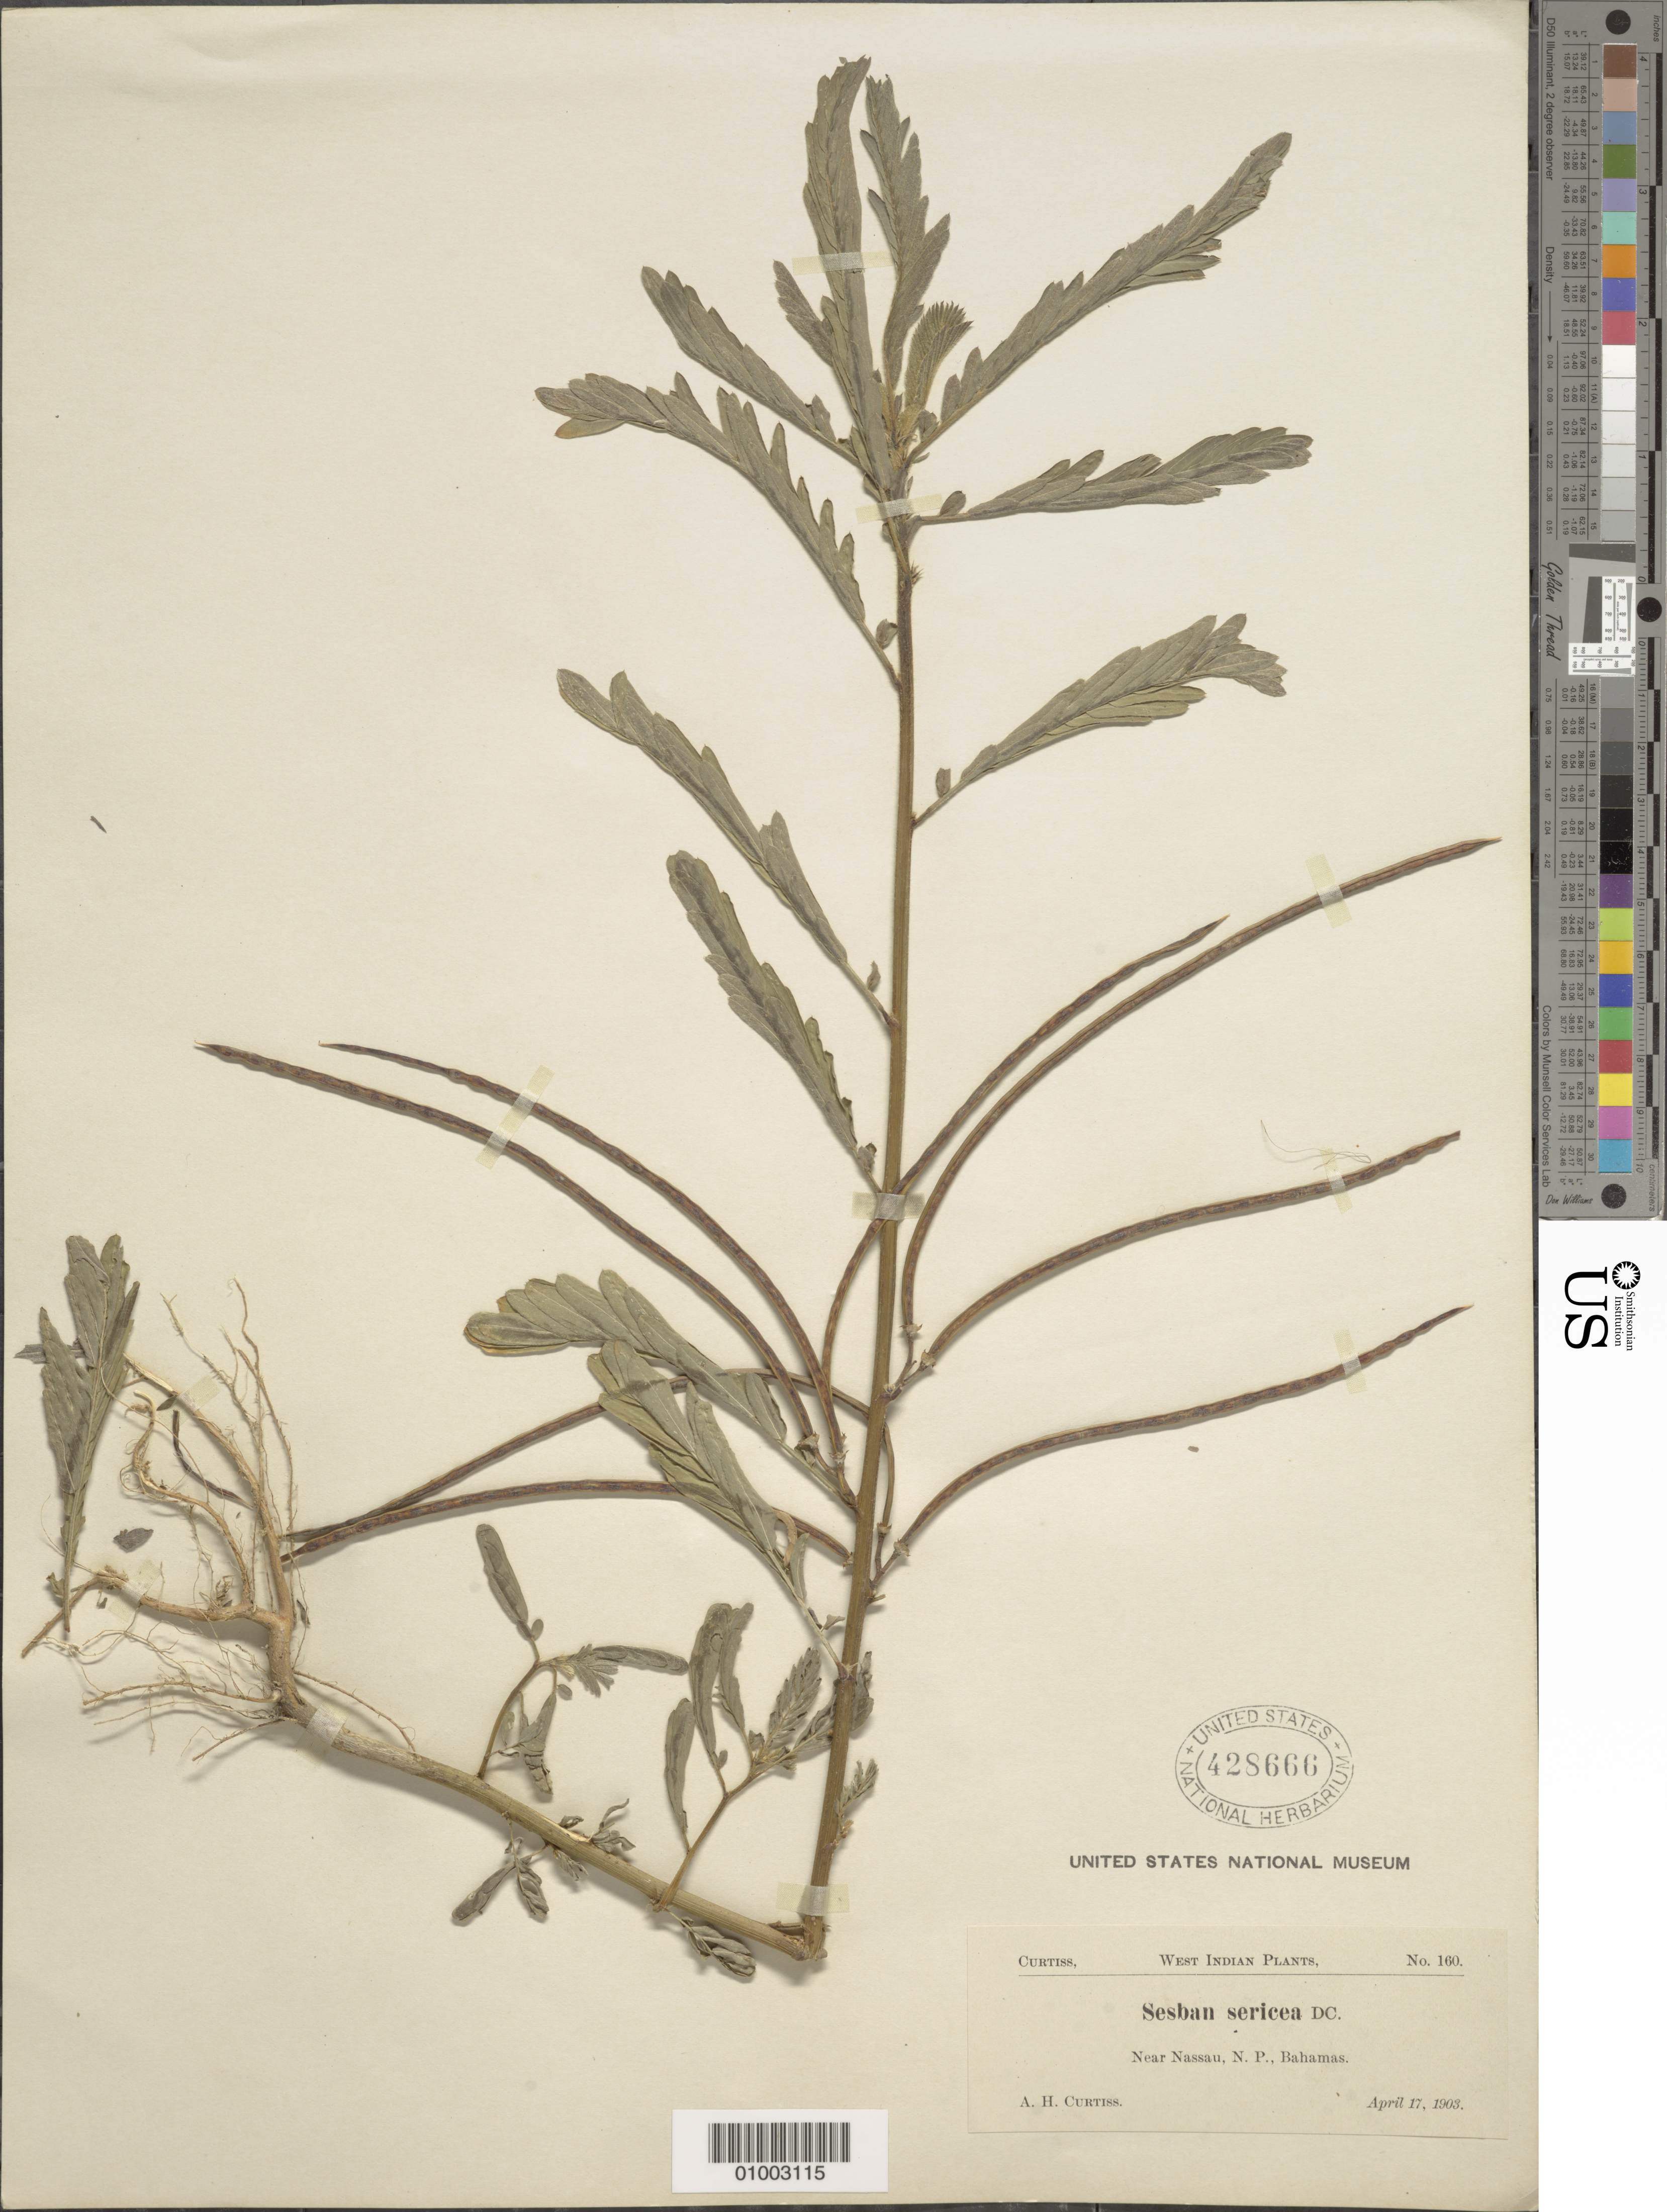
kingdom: Plantae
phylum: Tracheophyta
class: Magnoliopsida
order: Fabales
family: Fabaceae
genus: Sesbania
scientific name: Sesbania sericea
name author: (Willd.) Link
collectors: A. H. Curtiss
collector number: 160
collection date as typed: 17 Apr 1903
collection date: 1903-04-17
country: Bahamas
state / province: New Providence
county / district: Nassau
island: New Providence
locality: Near Nassau, New Providence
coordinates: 0 N, 0 E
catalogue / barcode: US 428666